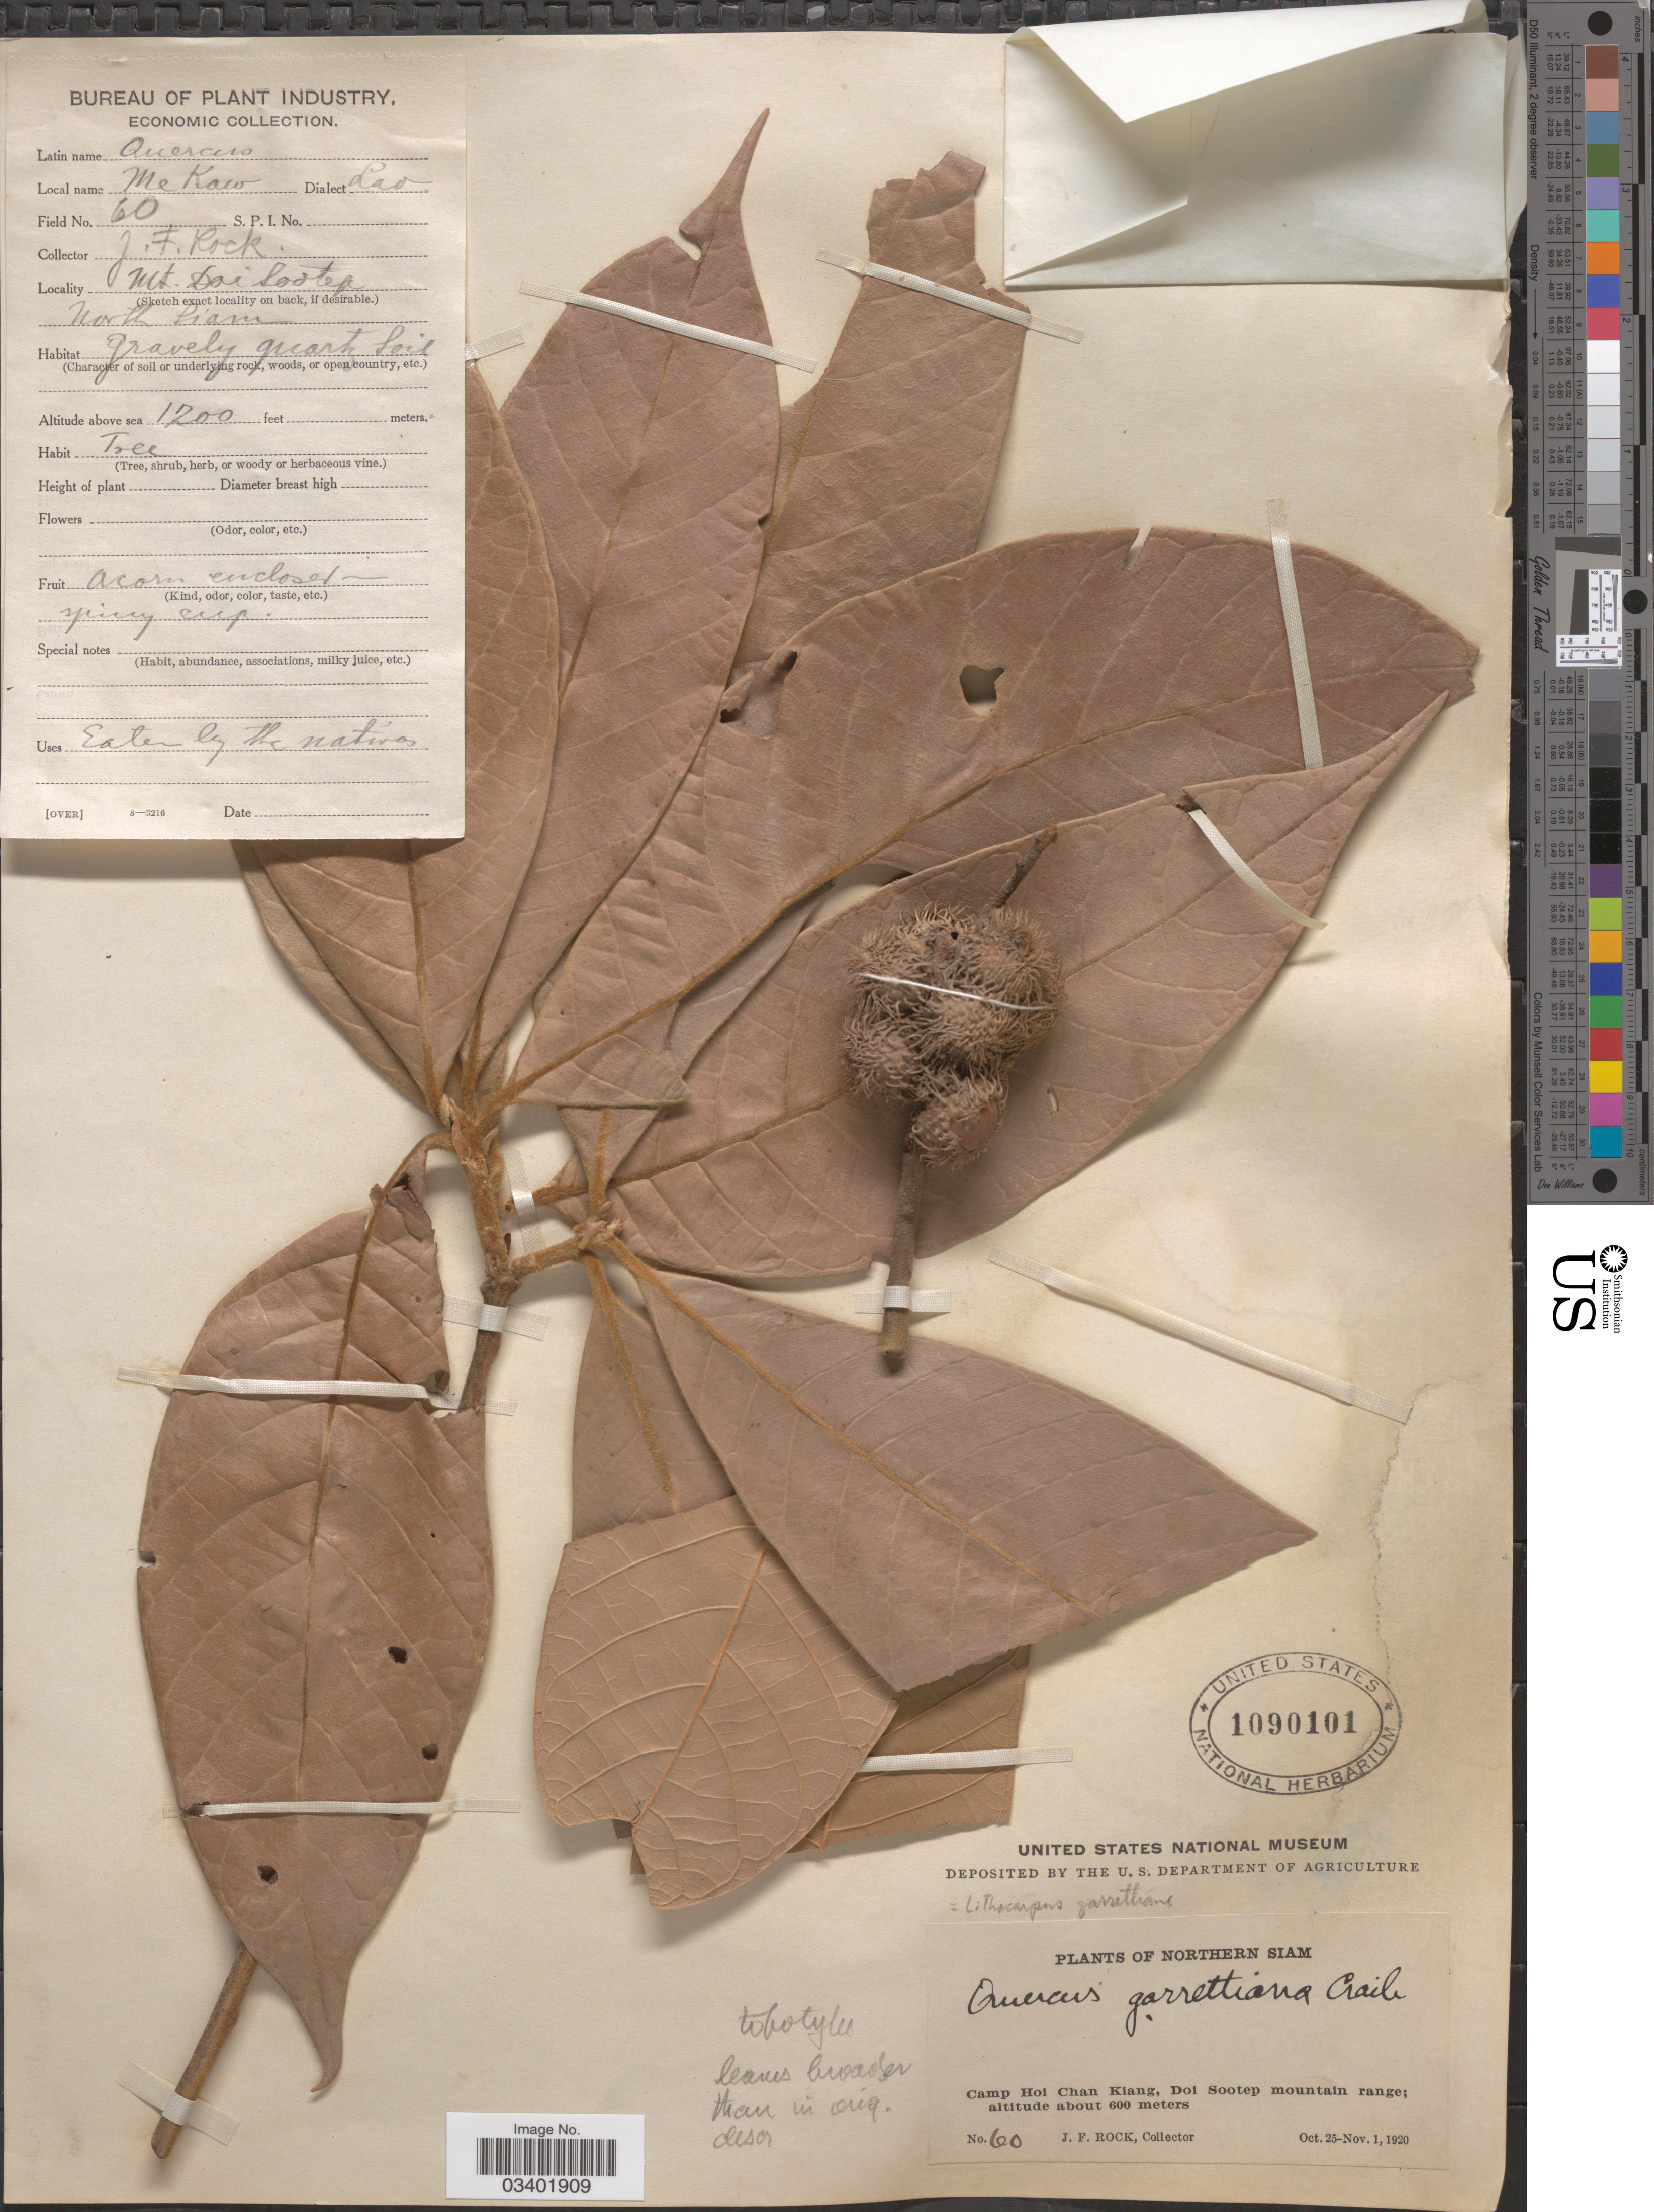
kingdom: Plantae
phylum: Tracheophyta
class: Magnoliopsida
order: Fagales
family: Fagaceae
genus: Lithocarpus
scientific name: Lithocarpus garrettianus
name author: (Craib) A. Camus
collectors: J. Rock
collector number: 60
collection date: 1920-10-25/1920-11-01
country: Thailand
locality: Northern Siam. Camp Hoi Chan Kiang, Doi Sootep mountain range.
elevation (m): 600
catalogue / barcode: US 1090101